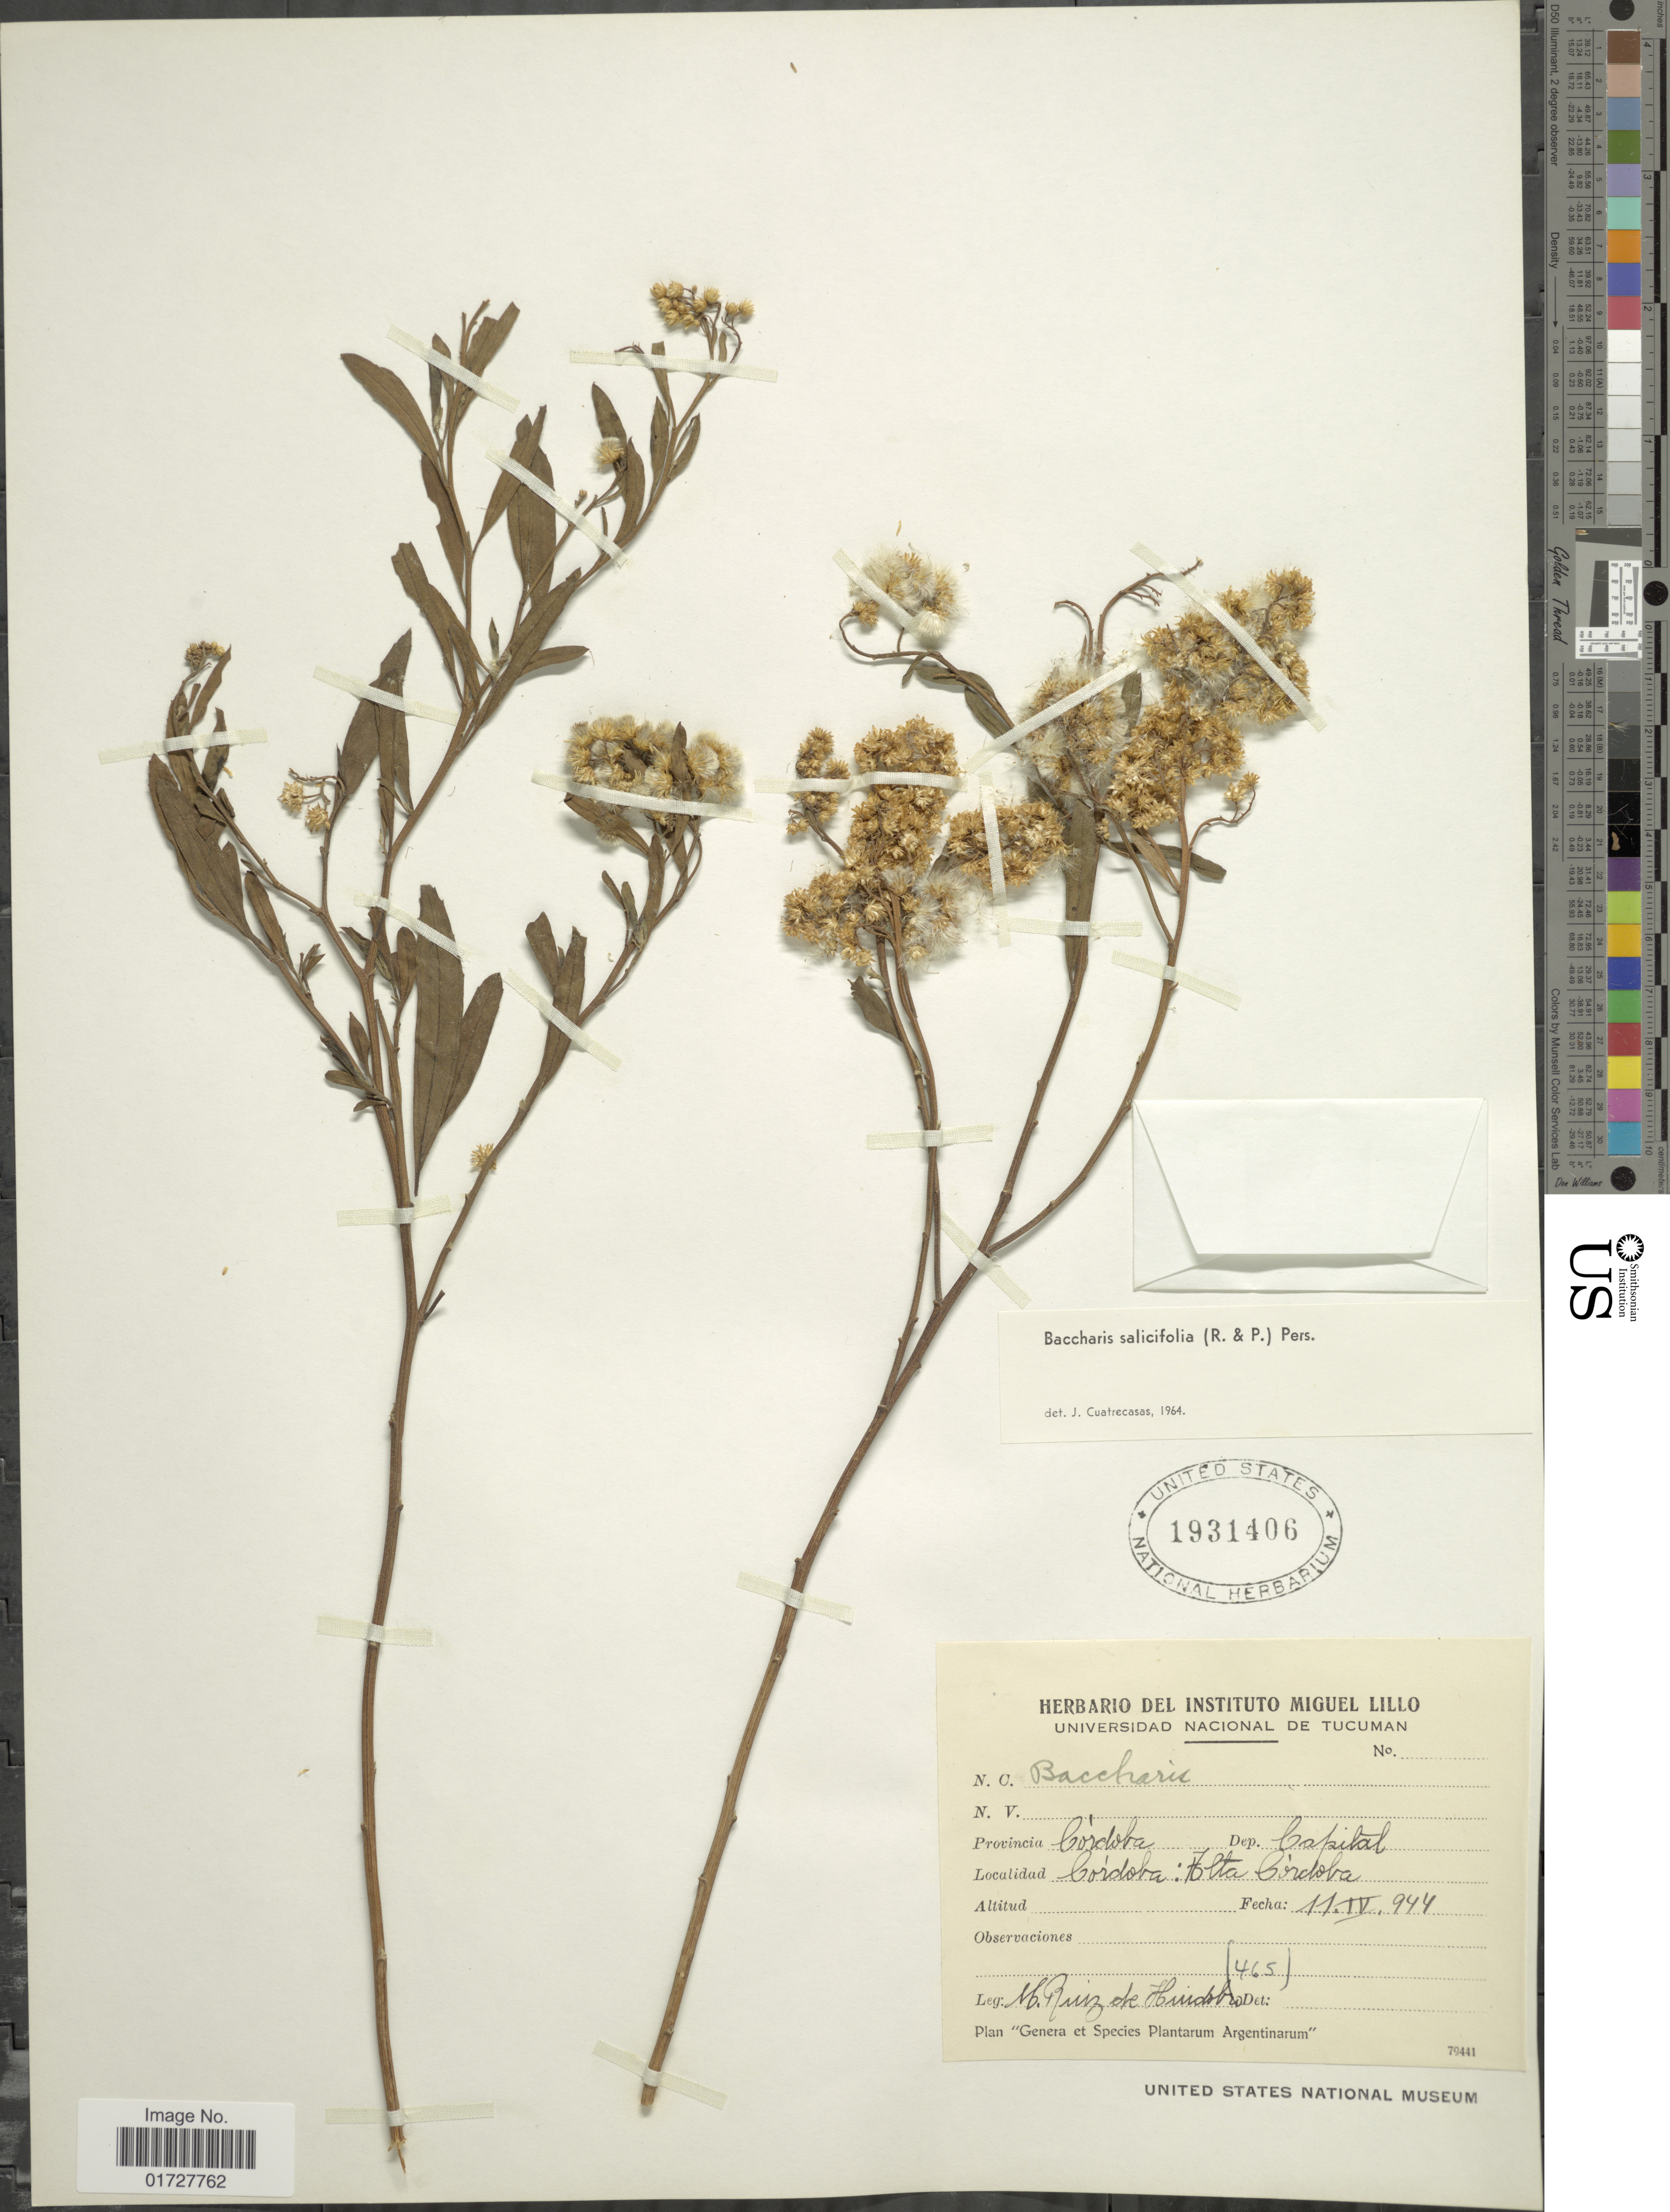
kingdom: Plantae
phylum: Tracheophyta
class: Magnoliopsida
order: Asterales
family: Asteraceae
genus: Baccharis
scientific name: Baccharis salicifolia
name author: (Ruiz & Pav.) Pers.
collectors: M. Ruiz Huidobro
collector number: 465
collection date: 1944-04-11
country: Argentina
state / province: Cordoba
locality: Dep. Capital, Cordoba, Alta Cordoba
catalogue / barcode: US 1931406